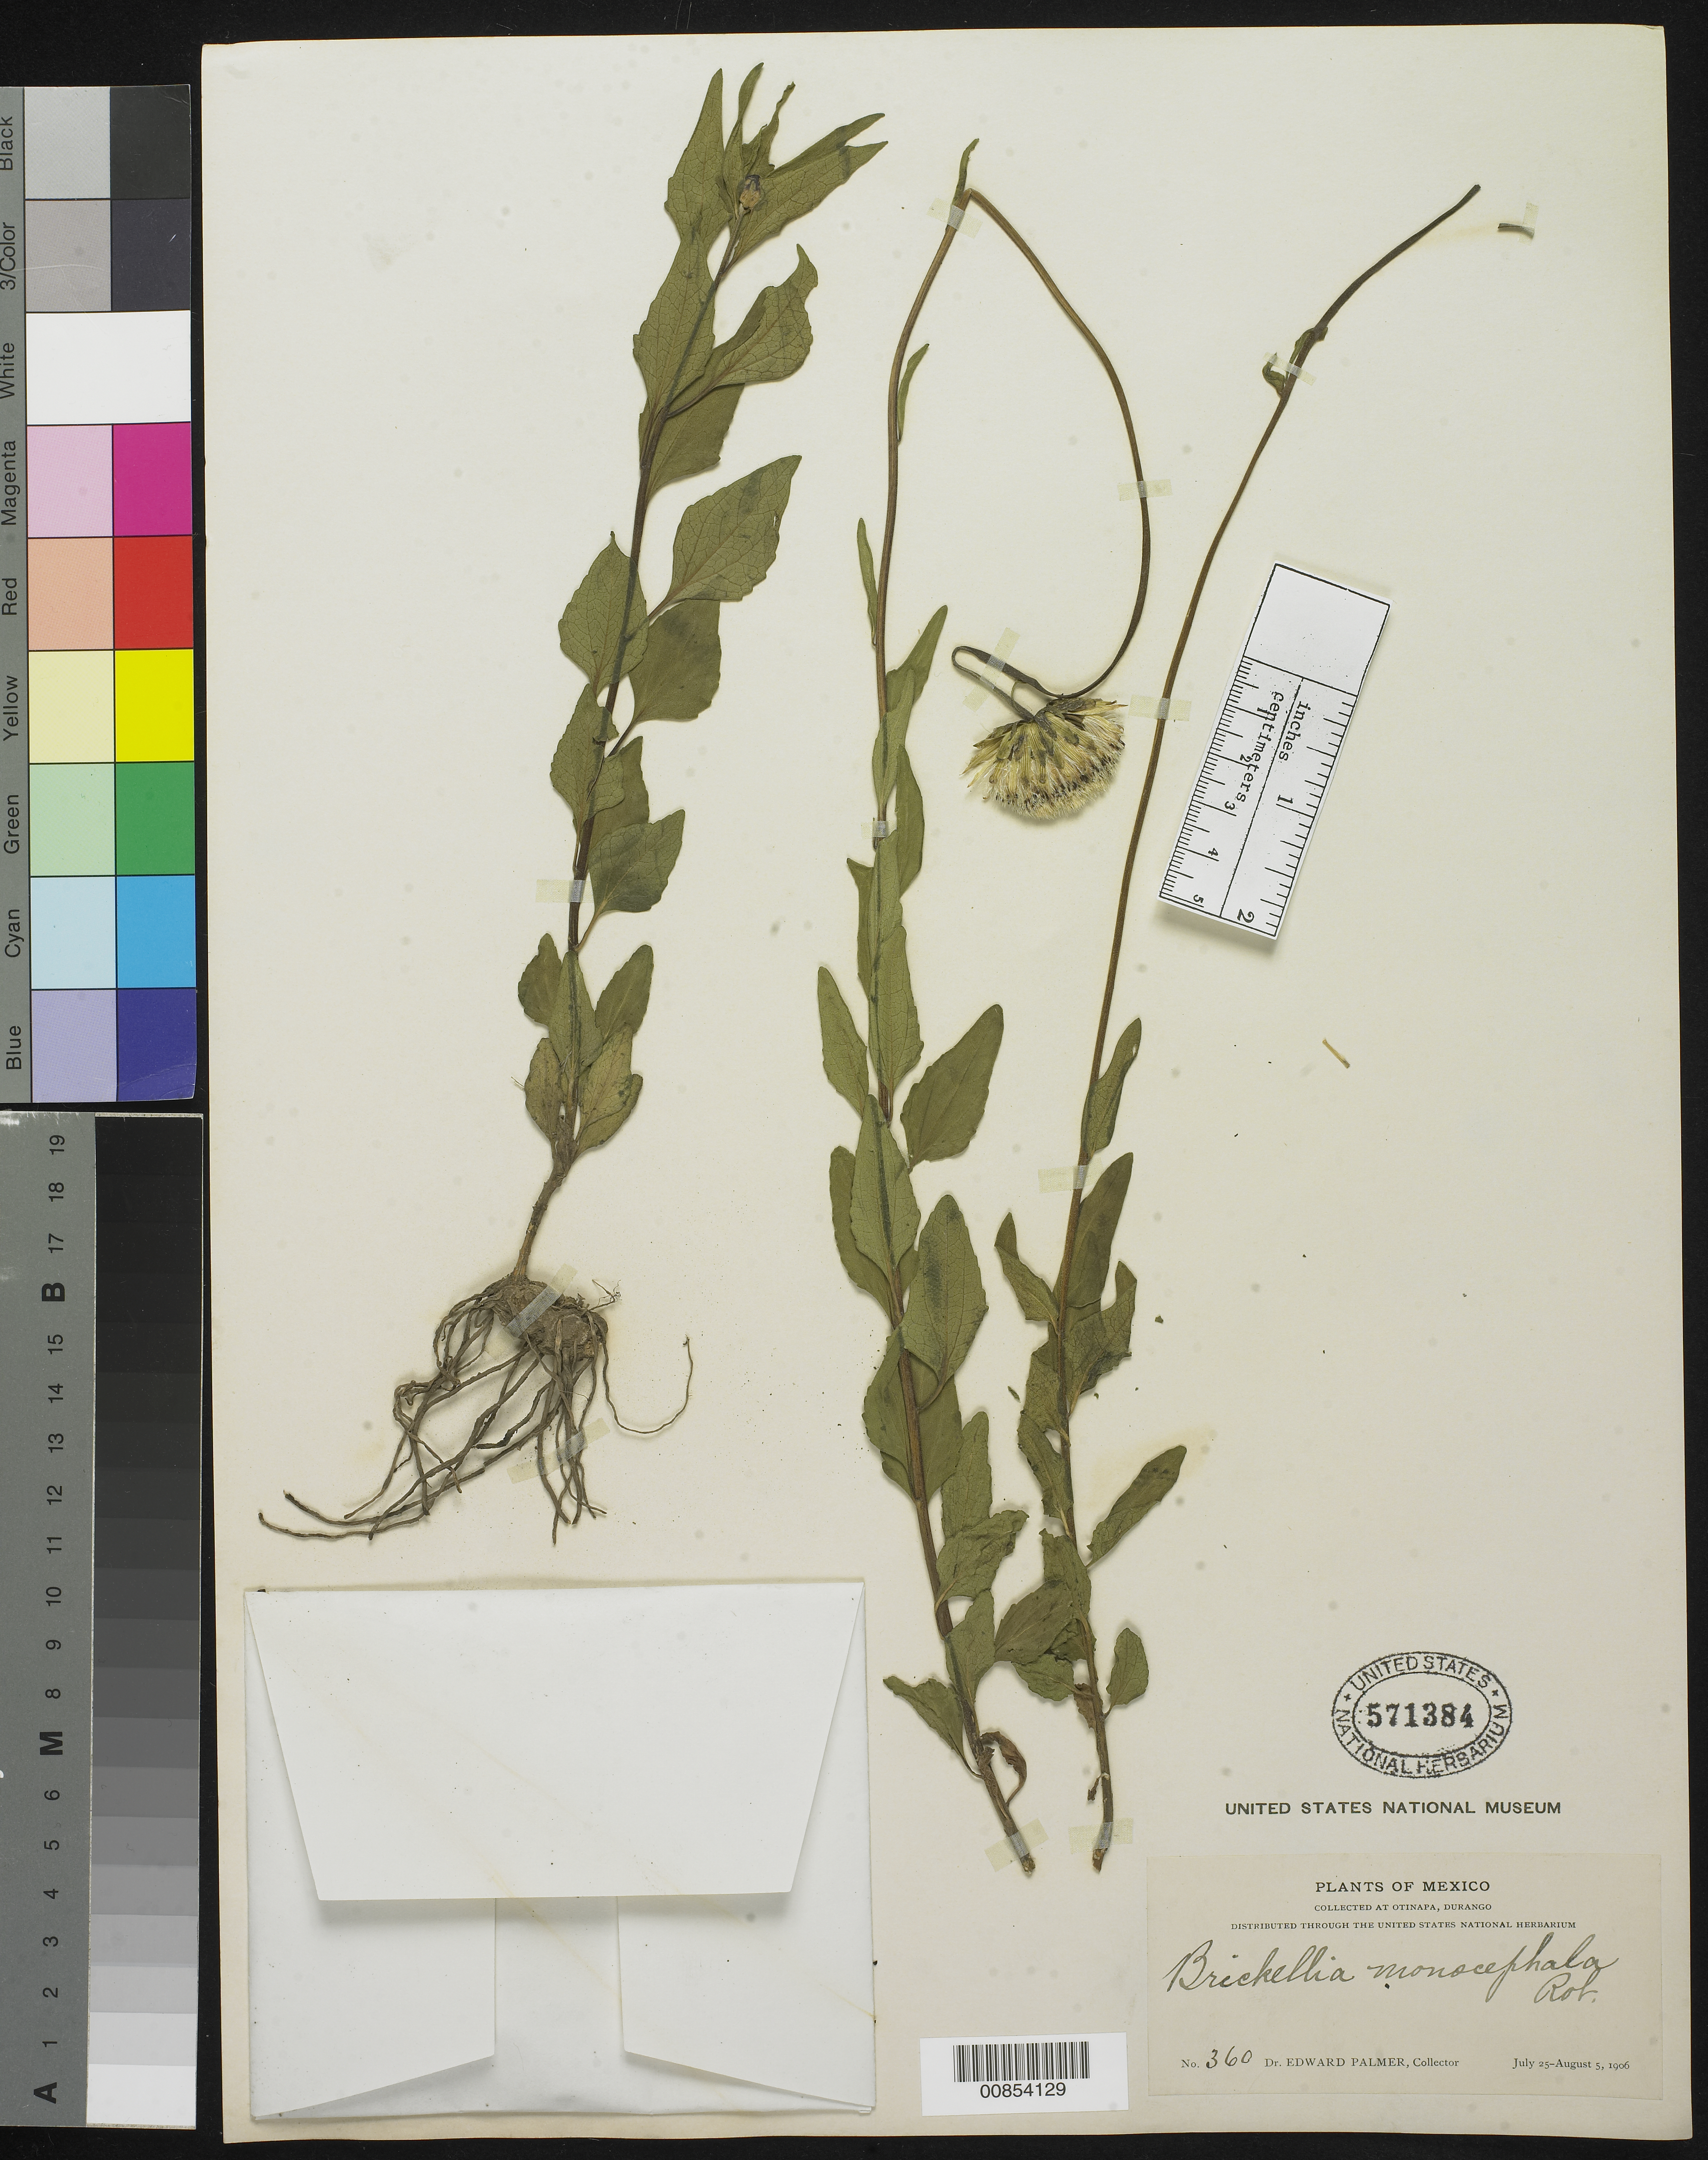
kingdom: Plantae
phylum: Tracheophyta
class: Magnoliopsida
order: Asterales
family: Asteraceae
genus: Brickellia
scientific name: Brickellia monocephala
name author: B.L. Rob.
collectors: E. Palmer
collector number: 360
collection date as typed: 25 Jul 1906 to 05 Aug 1906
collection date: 1906-07-25/1906-08-05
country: Mexico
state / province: Durango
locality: Otinapa, Durango.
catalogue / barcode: US 571384